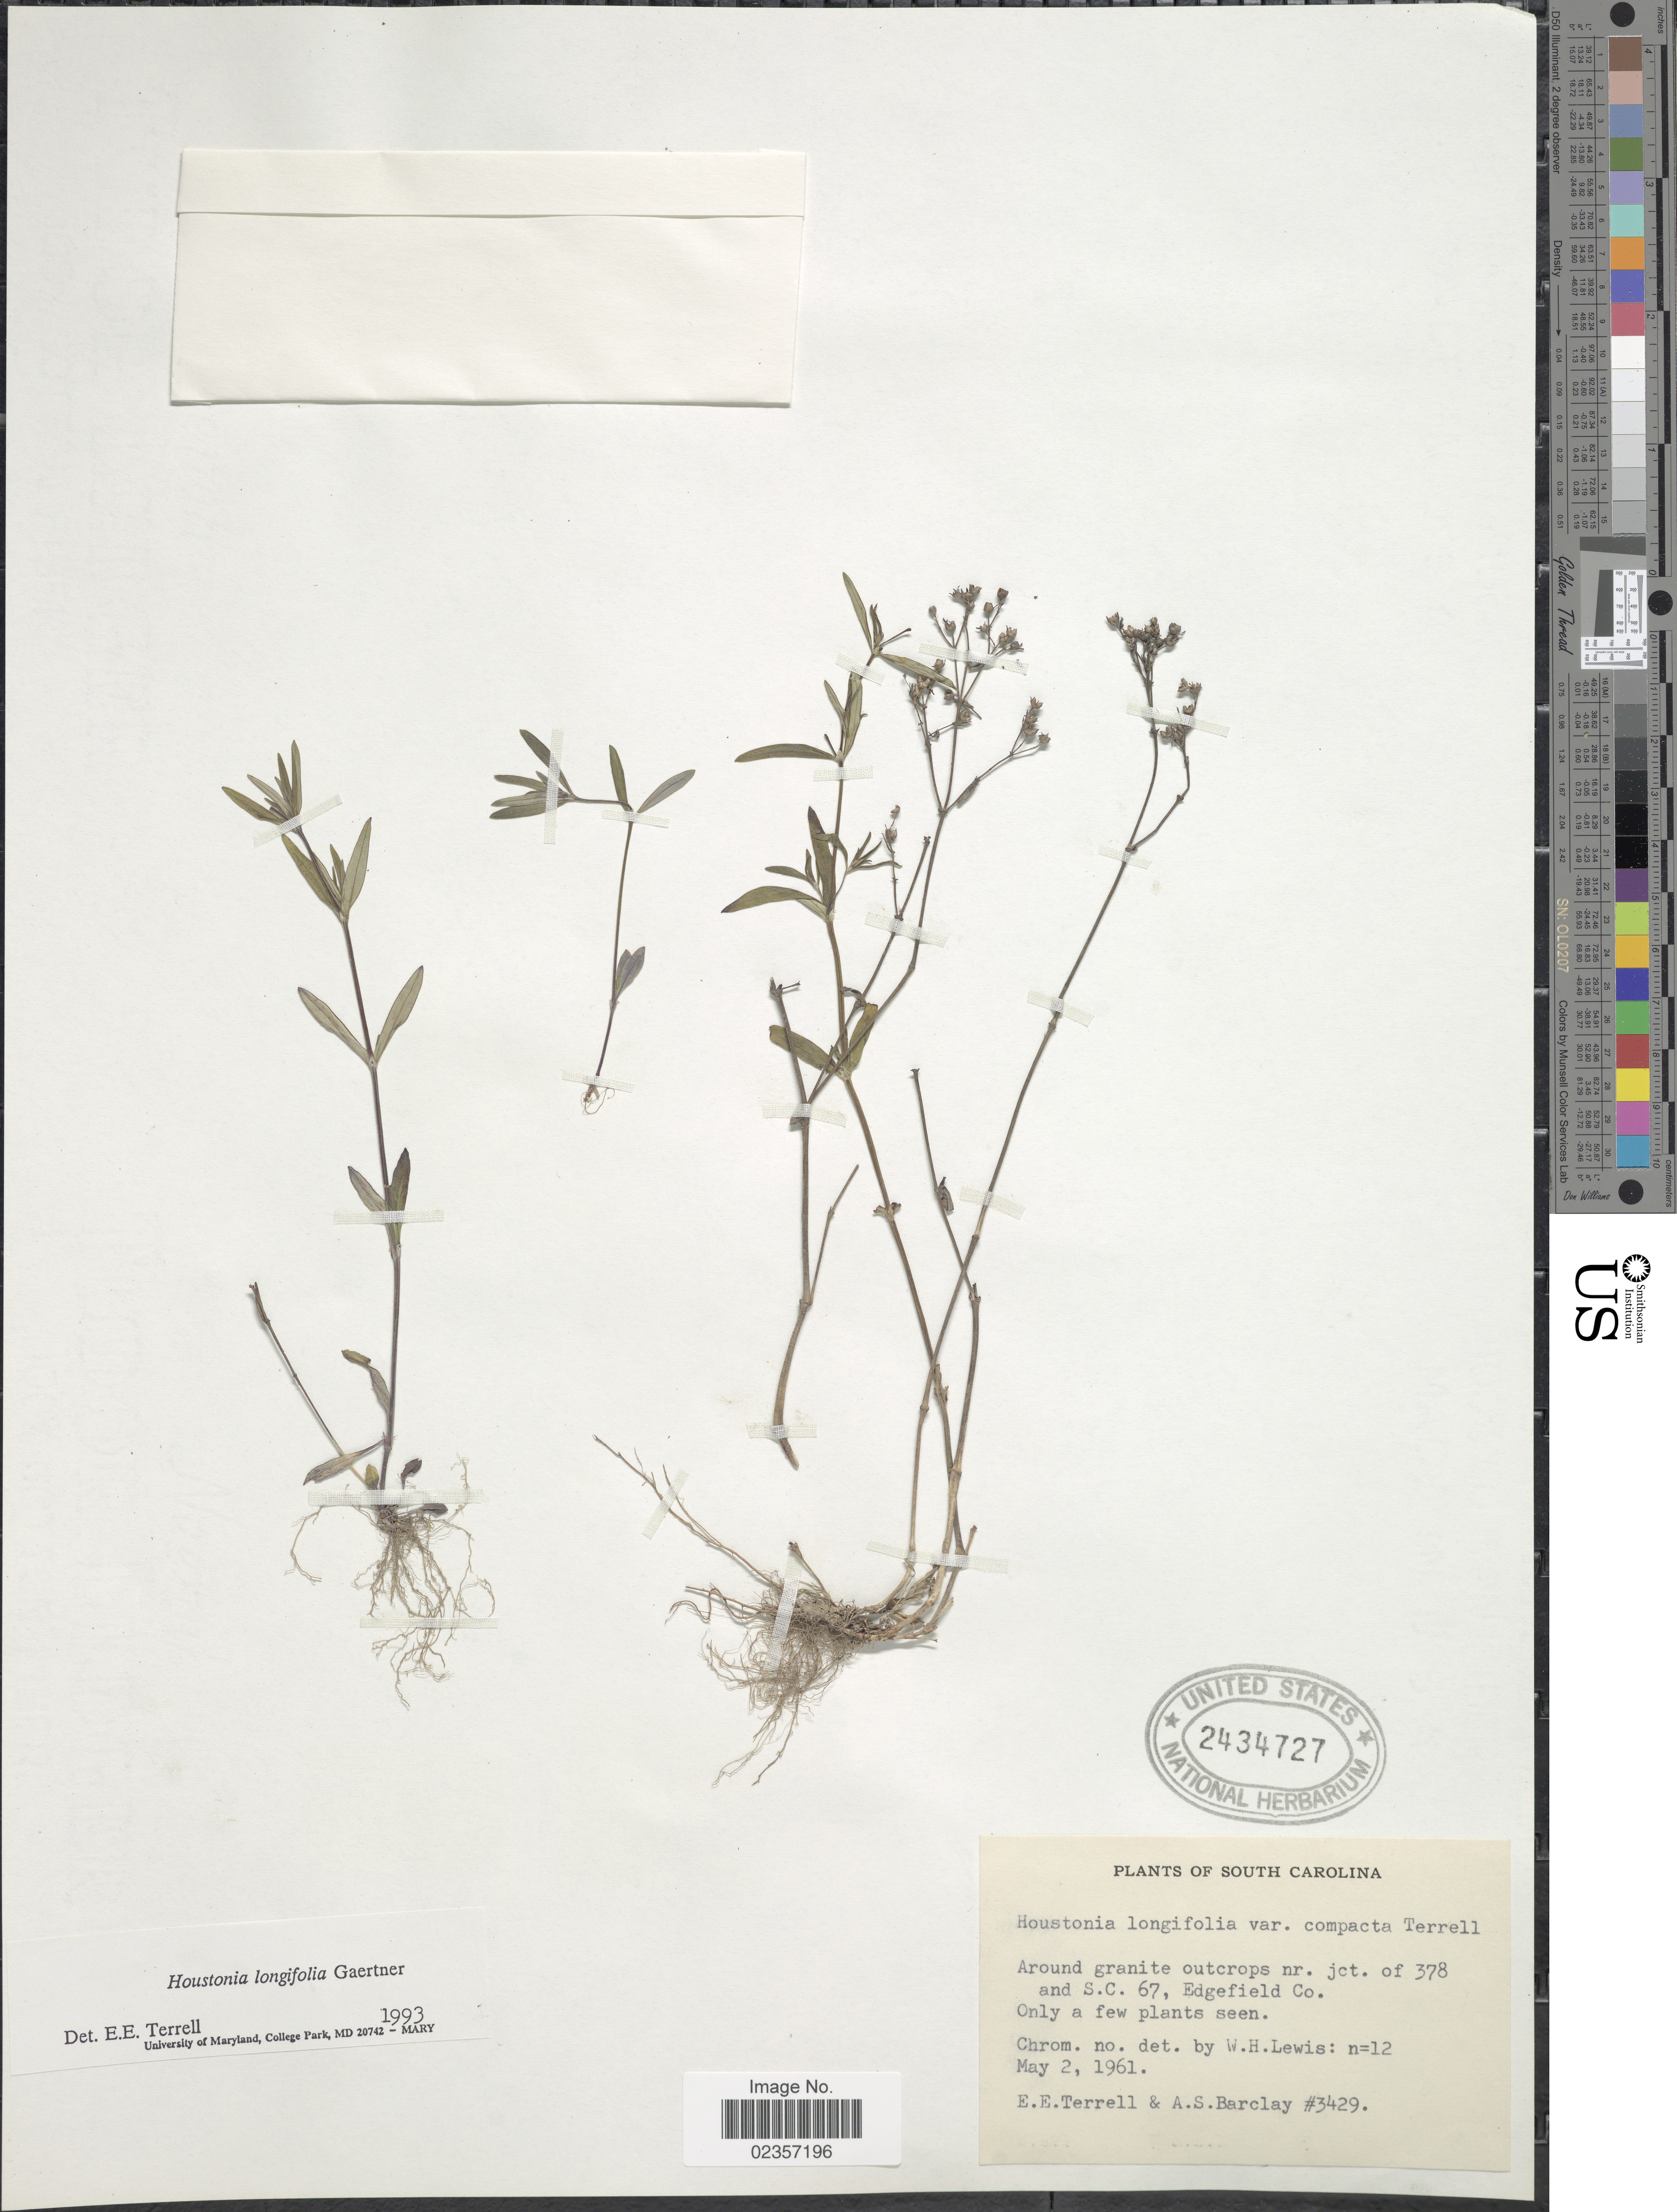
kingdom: Plantae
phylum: Tracheophyta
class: Magnoliopsida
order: Gentianales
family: Rubiaceae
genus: Houstonia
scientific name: Houstonia longifolia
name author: Gaertn.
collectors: E. E. Terrell & A. S. Barclay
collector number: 3429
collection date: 1961-05-02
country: United States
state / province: South Carolina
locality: Around granite outcrops nr. jct of 378 and S.C. 67, Edgefield Co.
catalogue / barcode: US 2434727